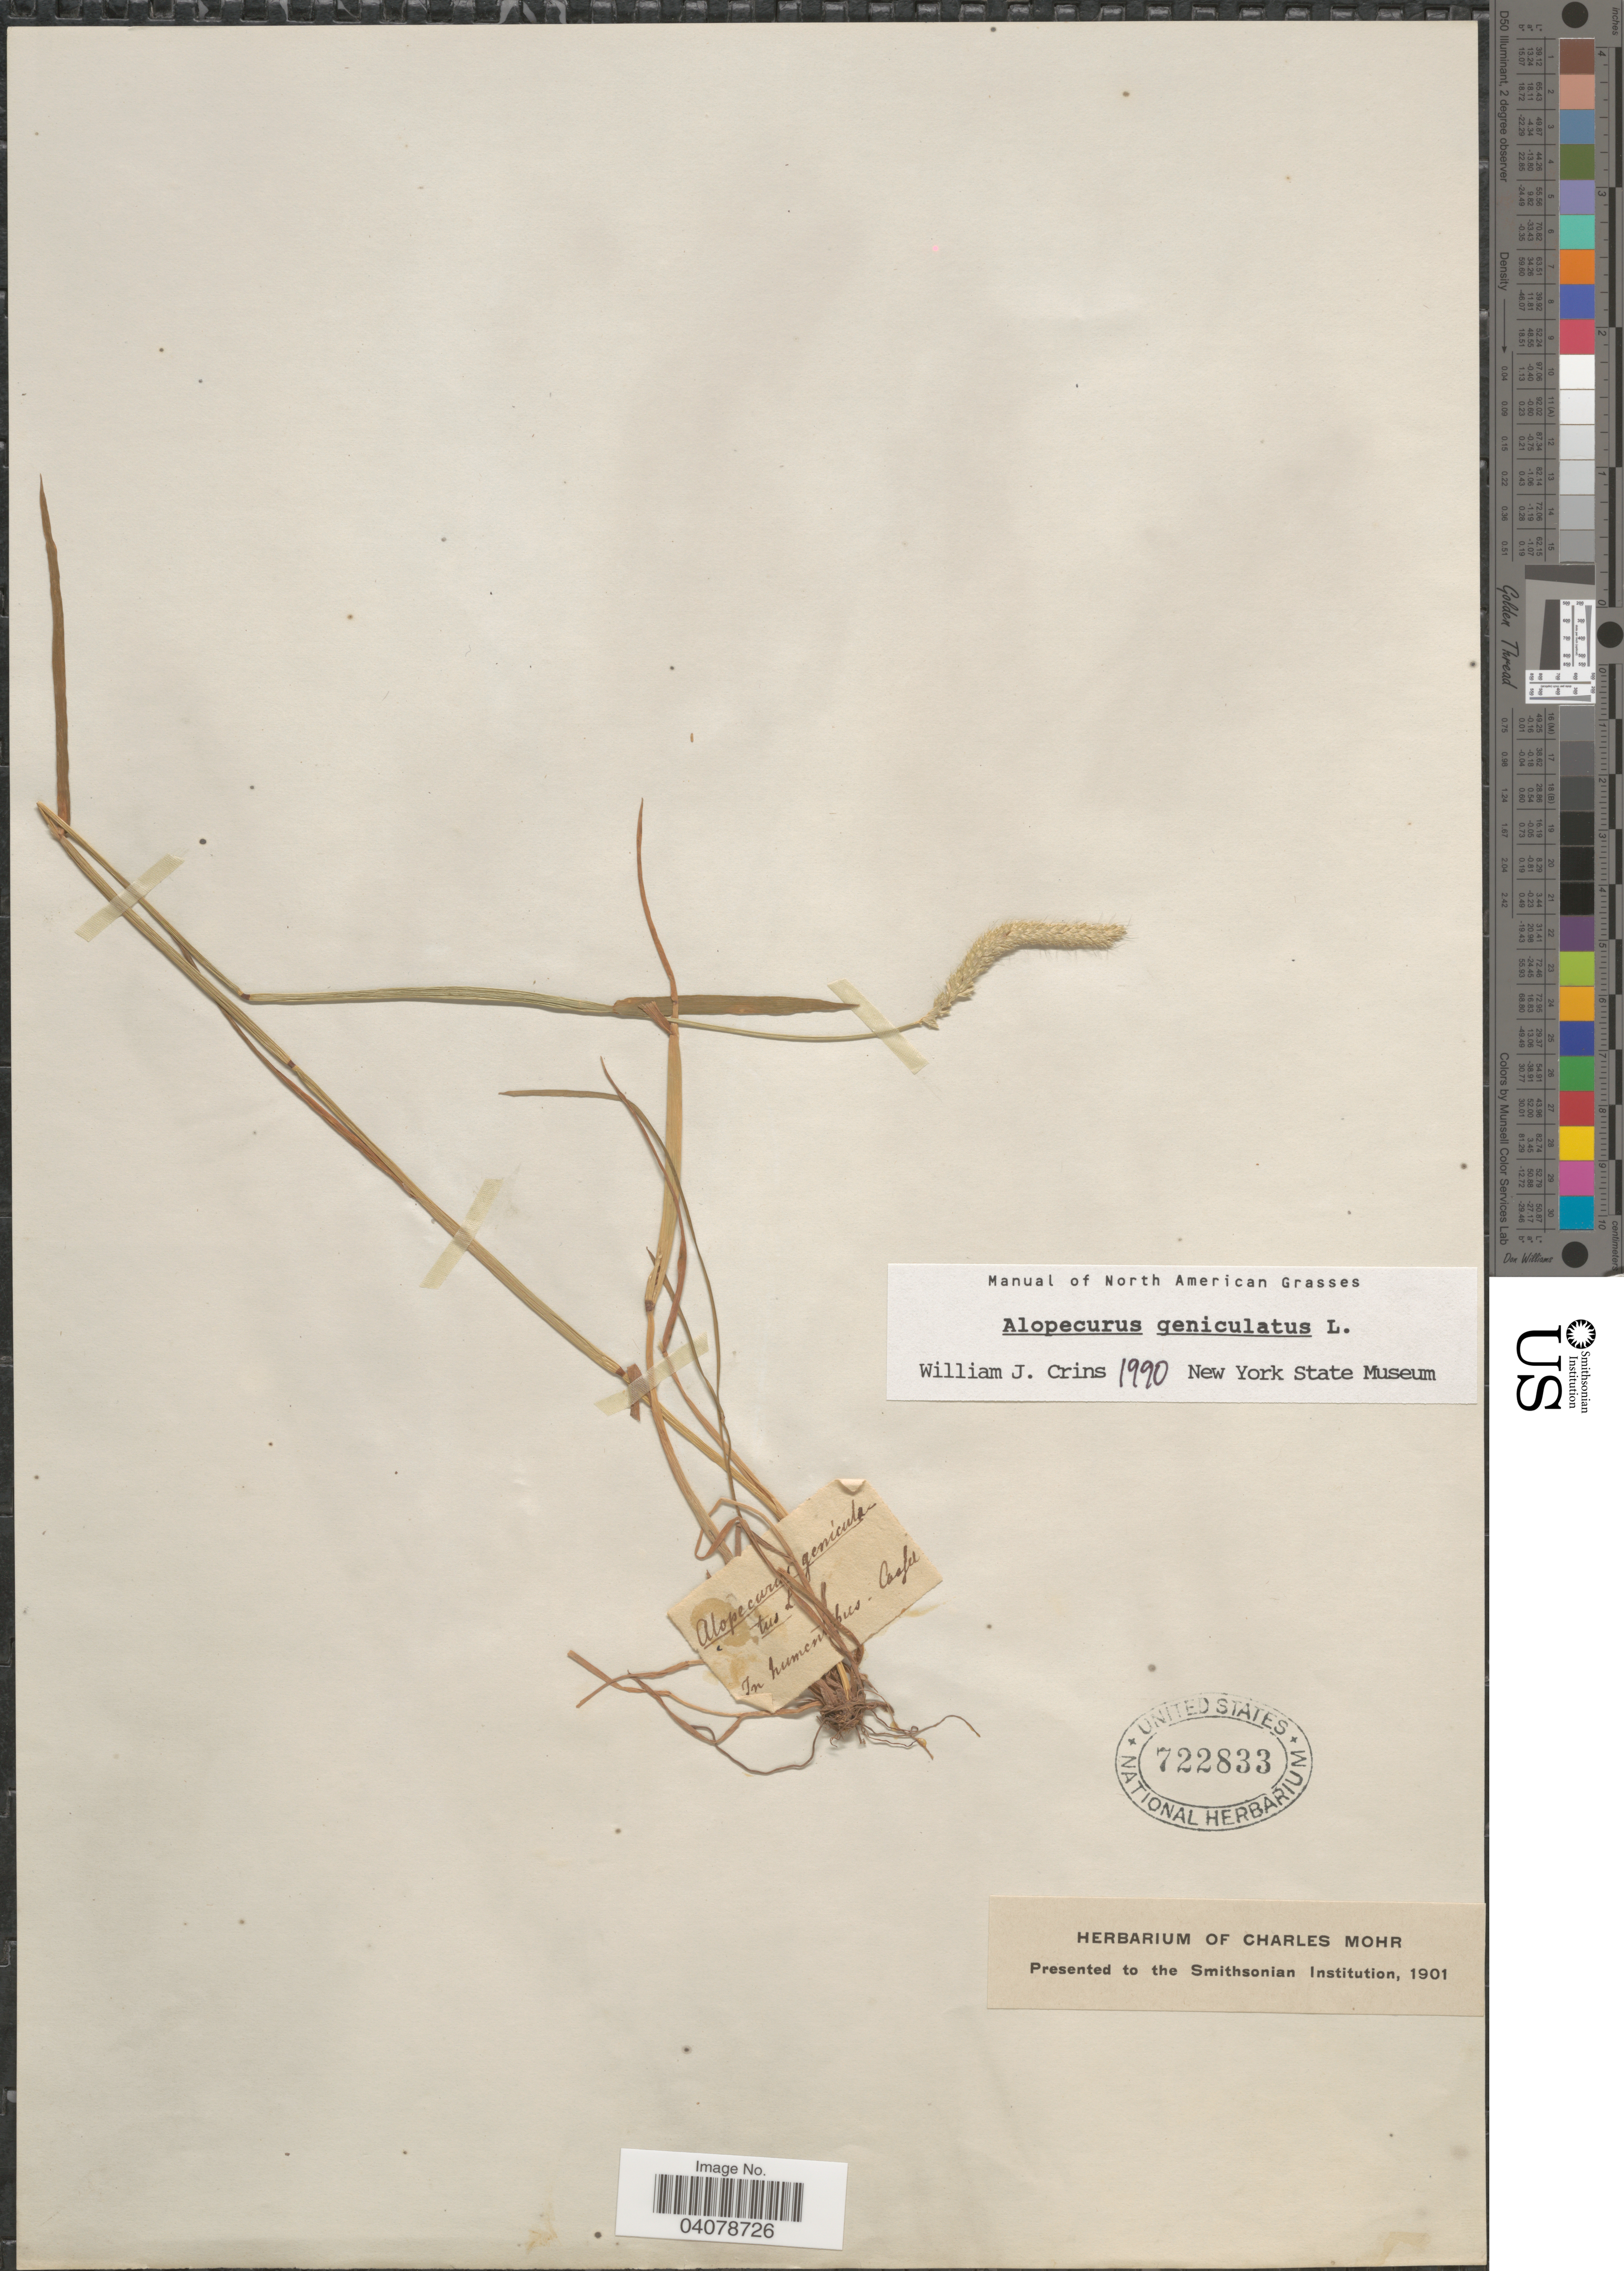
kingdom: Plantae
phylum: Tracheophyta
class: Liliopsida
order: Poales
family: Poaceae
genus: Alopecurus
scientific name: Alopecurus geniculatus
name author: L.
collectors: Cassel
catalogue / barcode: US 722833